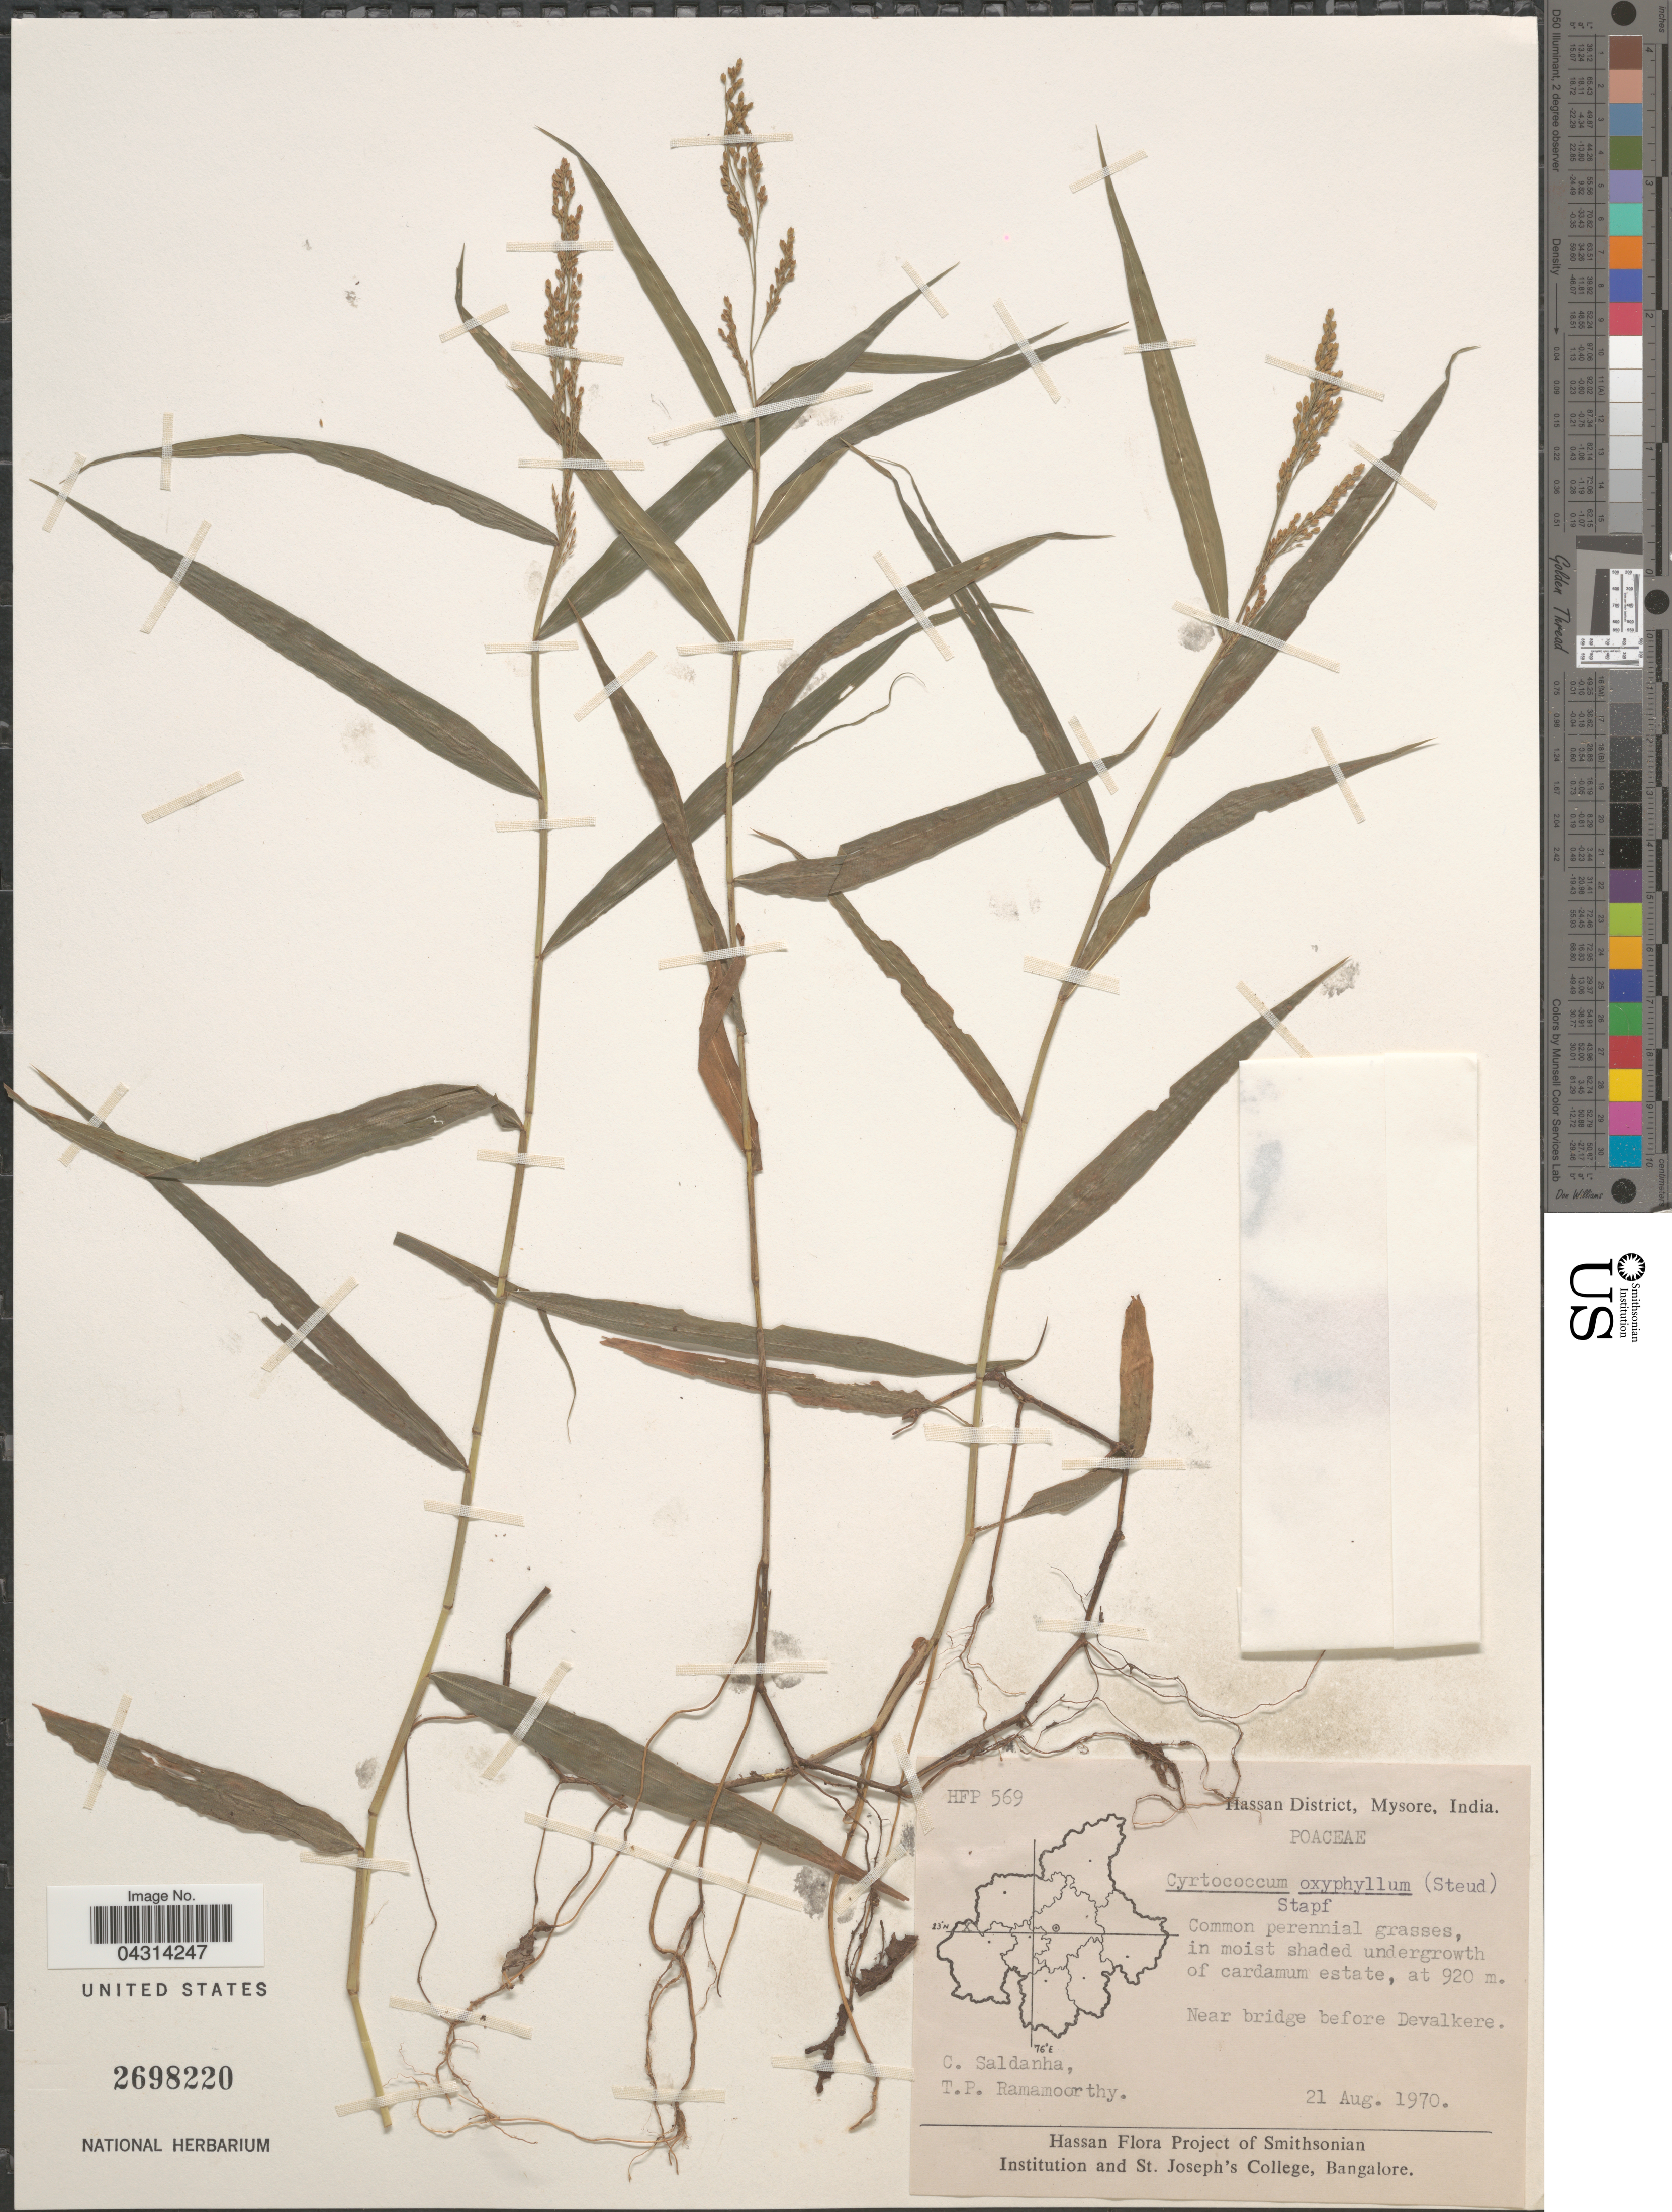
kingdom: Plantae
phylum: Tracheophyta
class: Liliopsida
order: Poales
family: Poaceae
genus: Cyrtococcum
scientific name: Cyrtococcum oxyphyllum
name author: (Steud.) Stapf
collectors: C. Saldanha & T. P. Ramamoorthy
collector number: HFP 569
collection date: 1970-08-21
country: India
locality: Hassan District, Mysore. Near bridge before Devalkere.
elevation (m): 920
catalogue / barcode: US 2698220